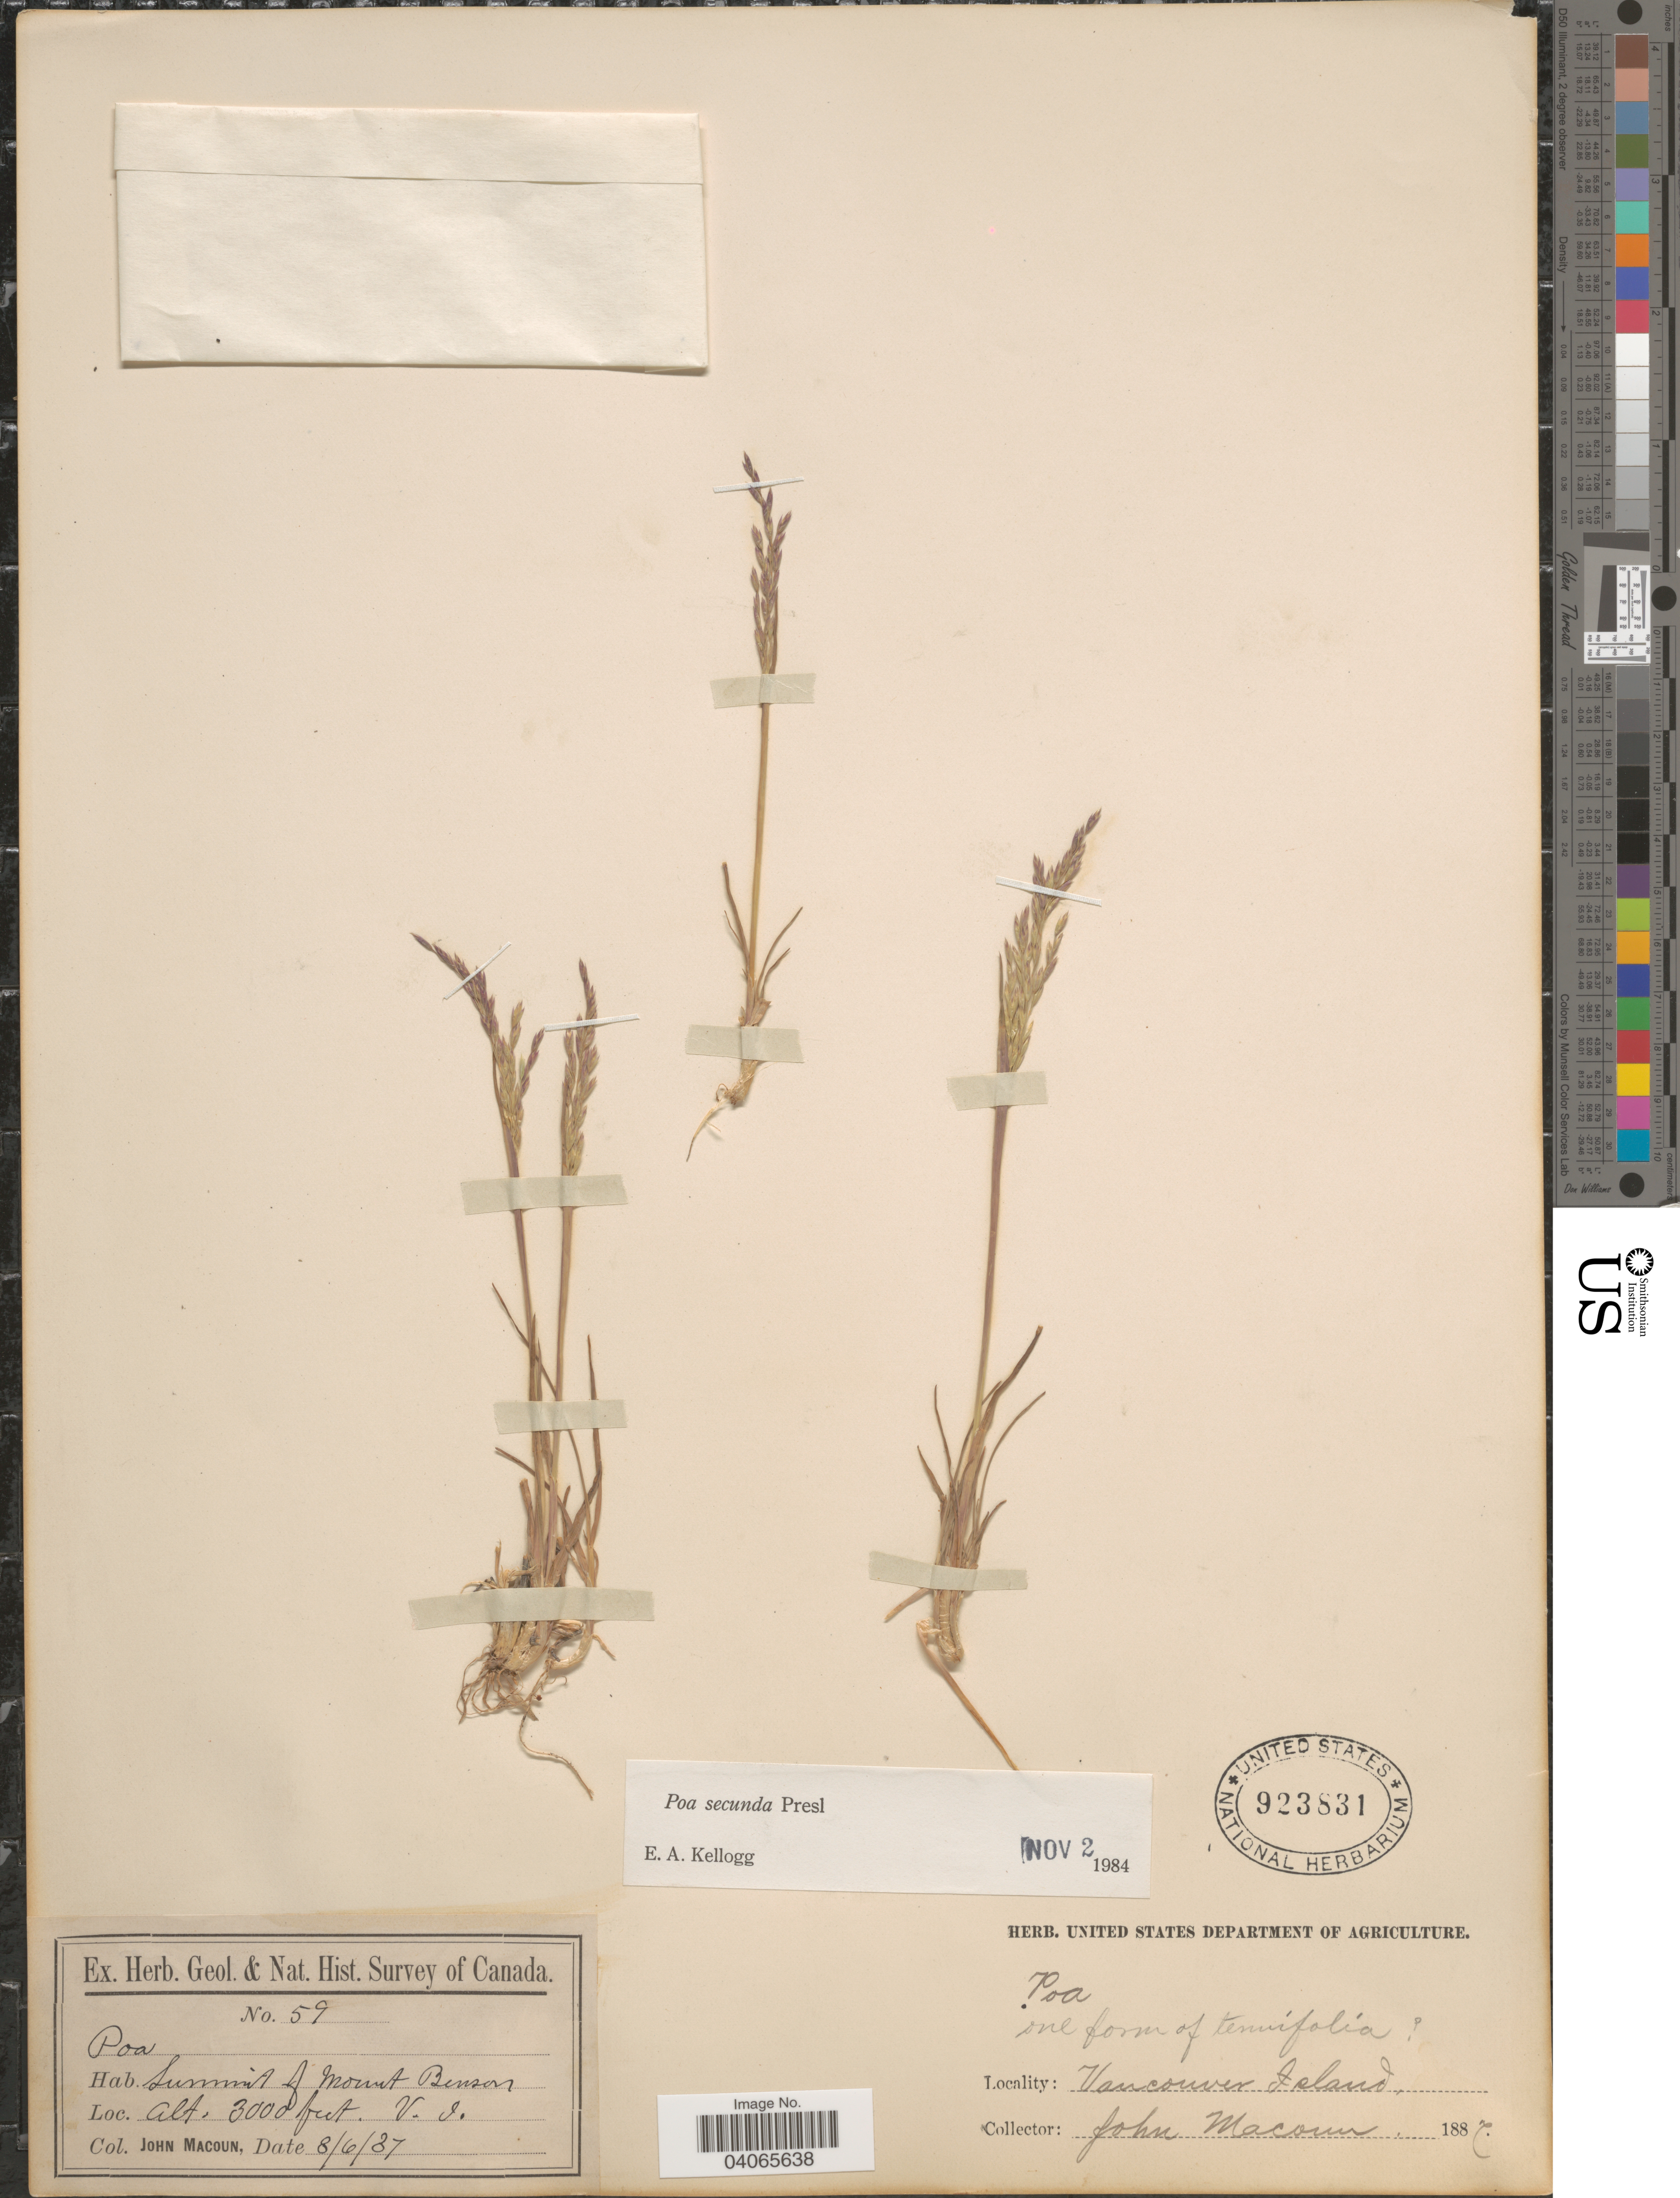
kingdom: Plantae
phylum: Tracheophyta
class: Liliopsida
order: Poales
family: Poaceae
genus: Poa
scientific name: Poa secunda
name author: J. Presl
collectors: J. Macoun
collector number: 59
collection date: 1887-06-08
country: Canada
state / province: British Columbia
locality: Herb. Geol. & Nat. Hist. Survey of Canada. Summit of Mount Benson. Vancouver Island.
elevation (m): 914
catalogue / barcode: US 923831